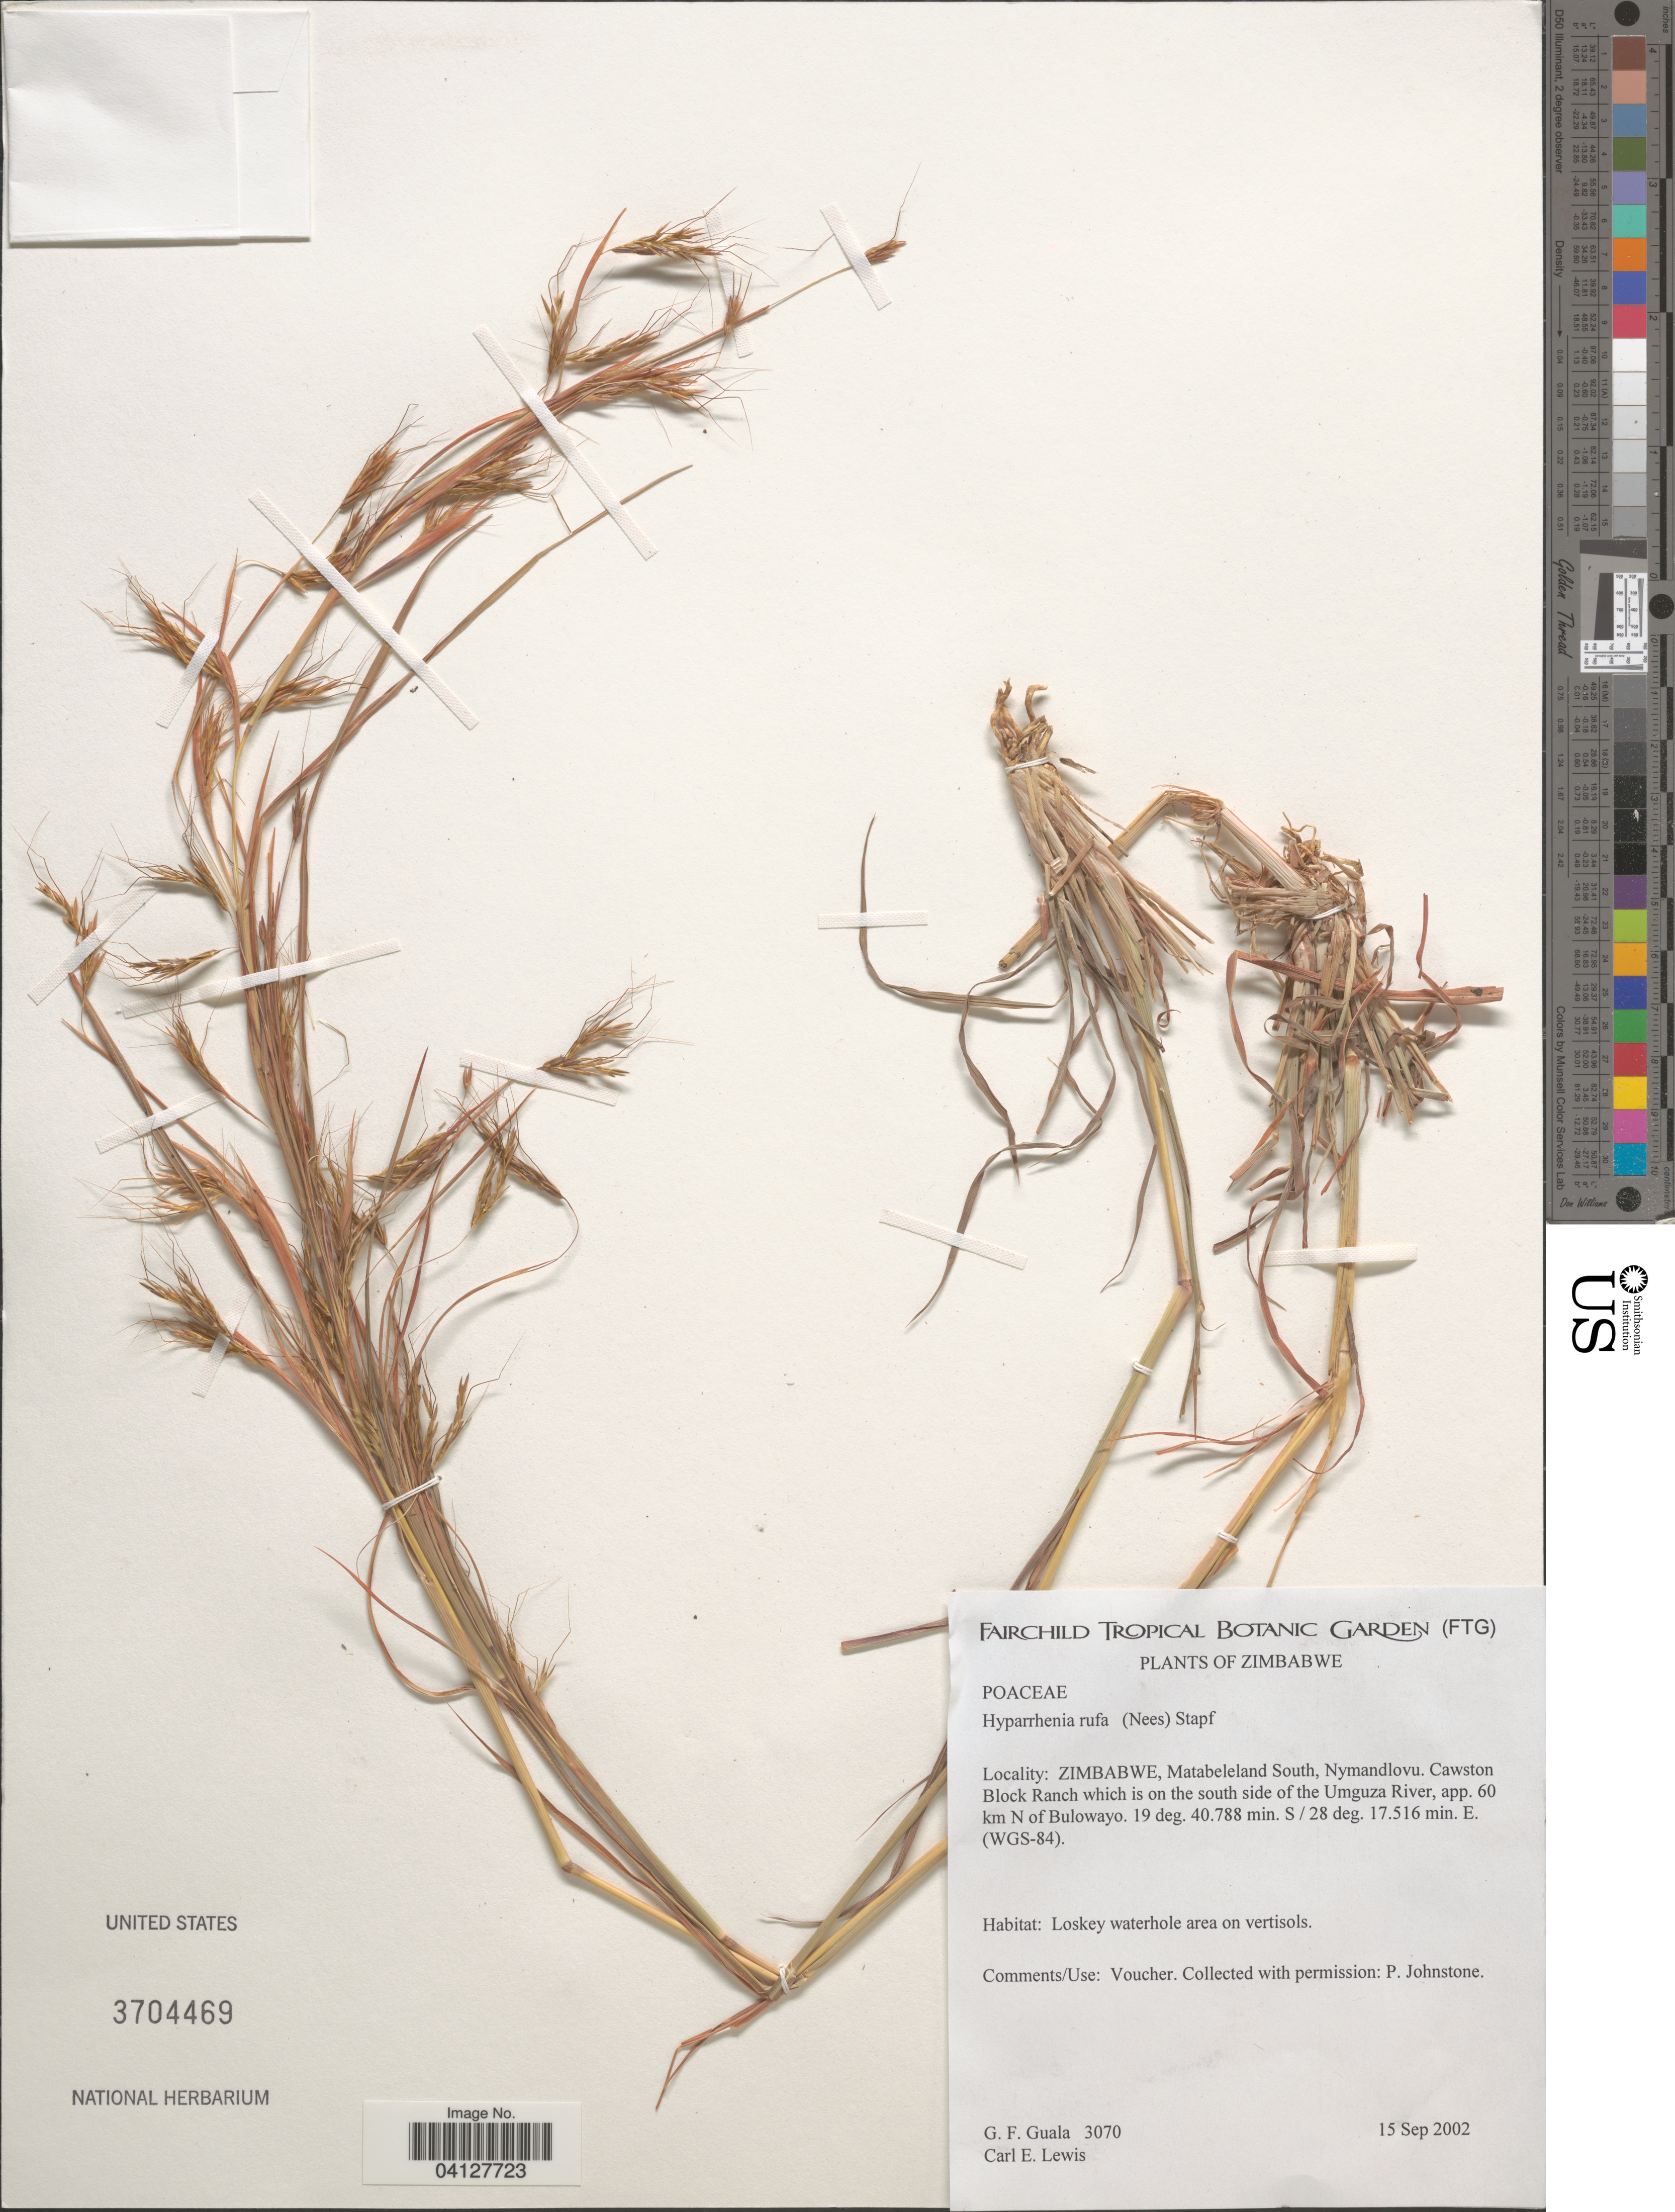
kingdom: Plantae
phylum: Tracheophyta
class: Liliopsida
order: Poales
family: Poaceae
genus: Hyparrhenia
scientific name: Hyparrhenia rufa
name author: (Nees) Stapf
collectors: G. Guala & C. Lewis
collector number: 3070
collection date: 2002-09-15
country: Zimbabwe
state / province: Matabeleland South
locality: Nymandlovu. Cawston Block Ranch which is on the south side of the Umguza River, app. 60 km N of Bulowayo. (WGS-84).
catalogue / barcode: US 3704469